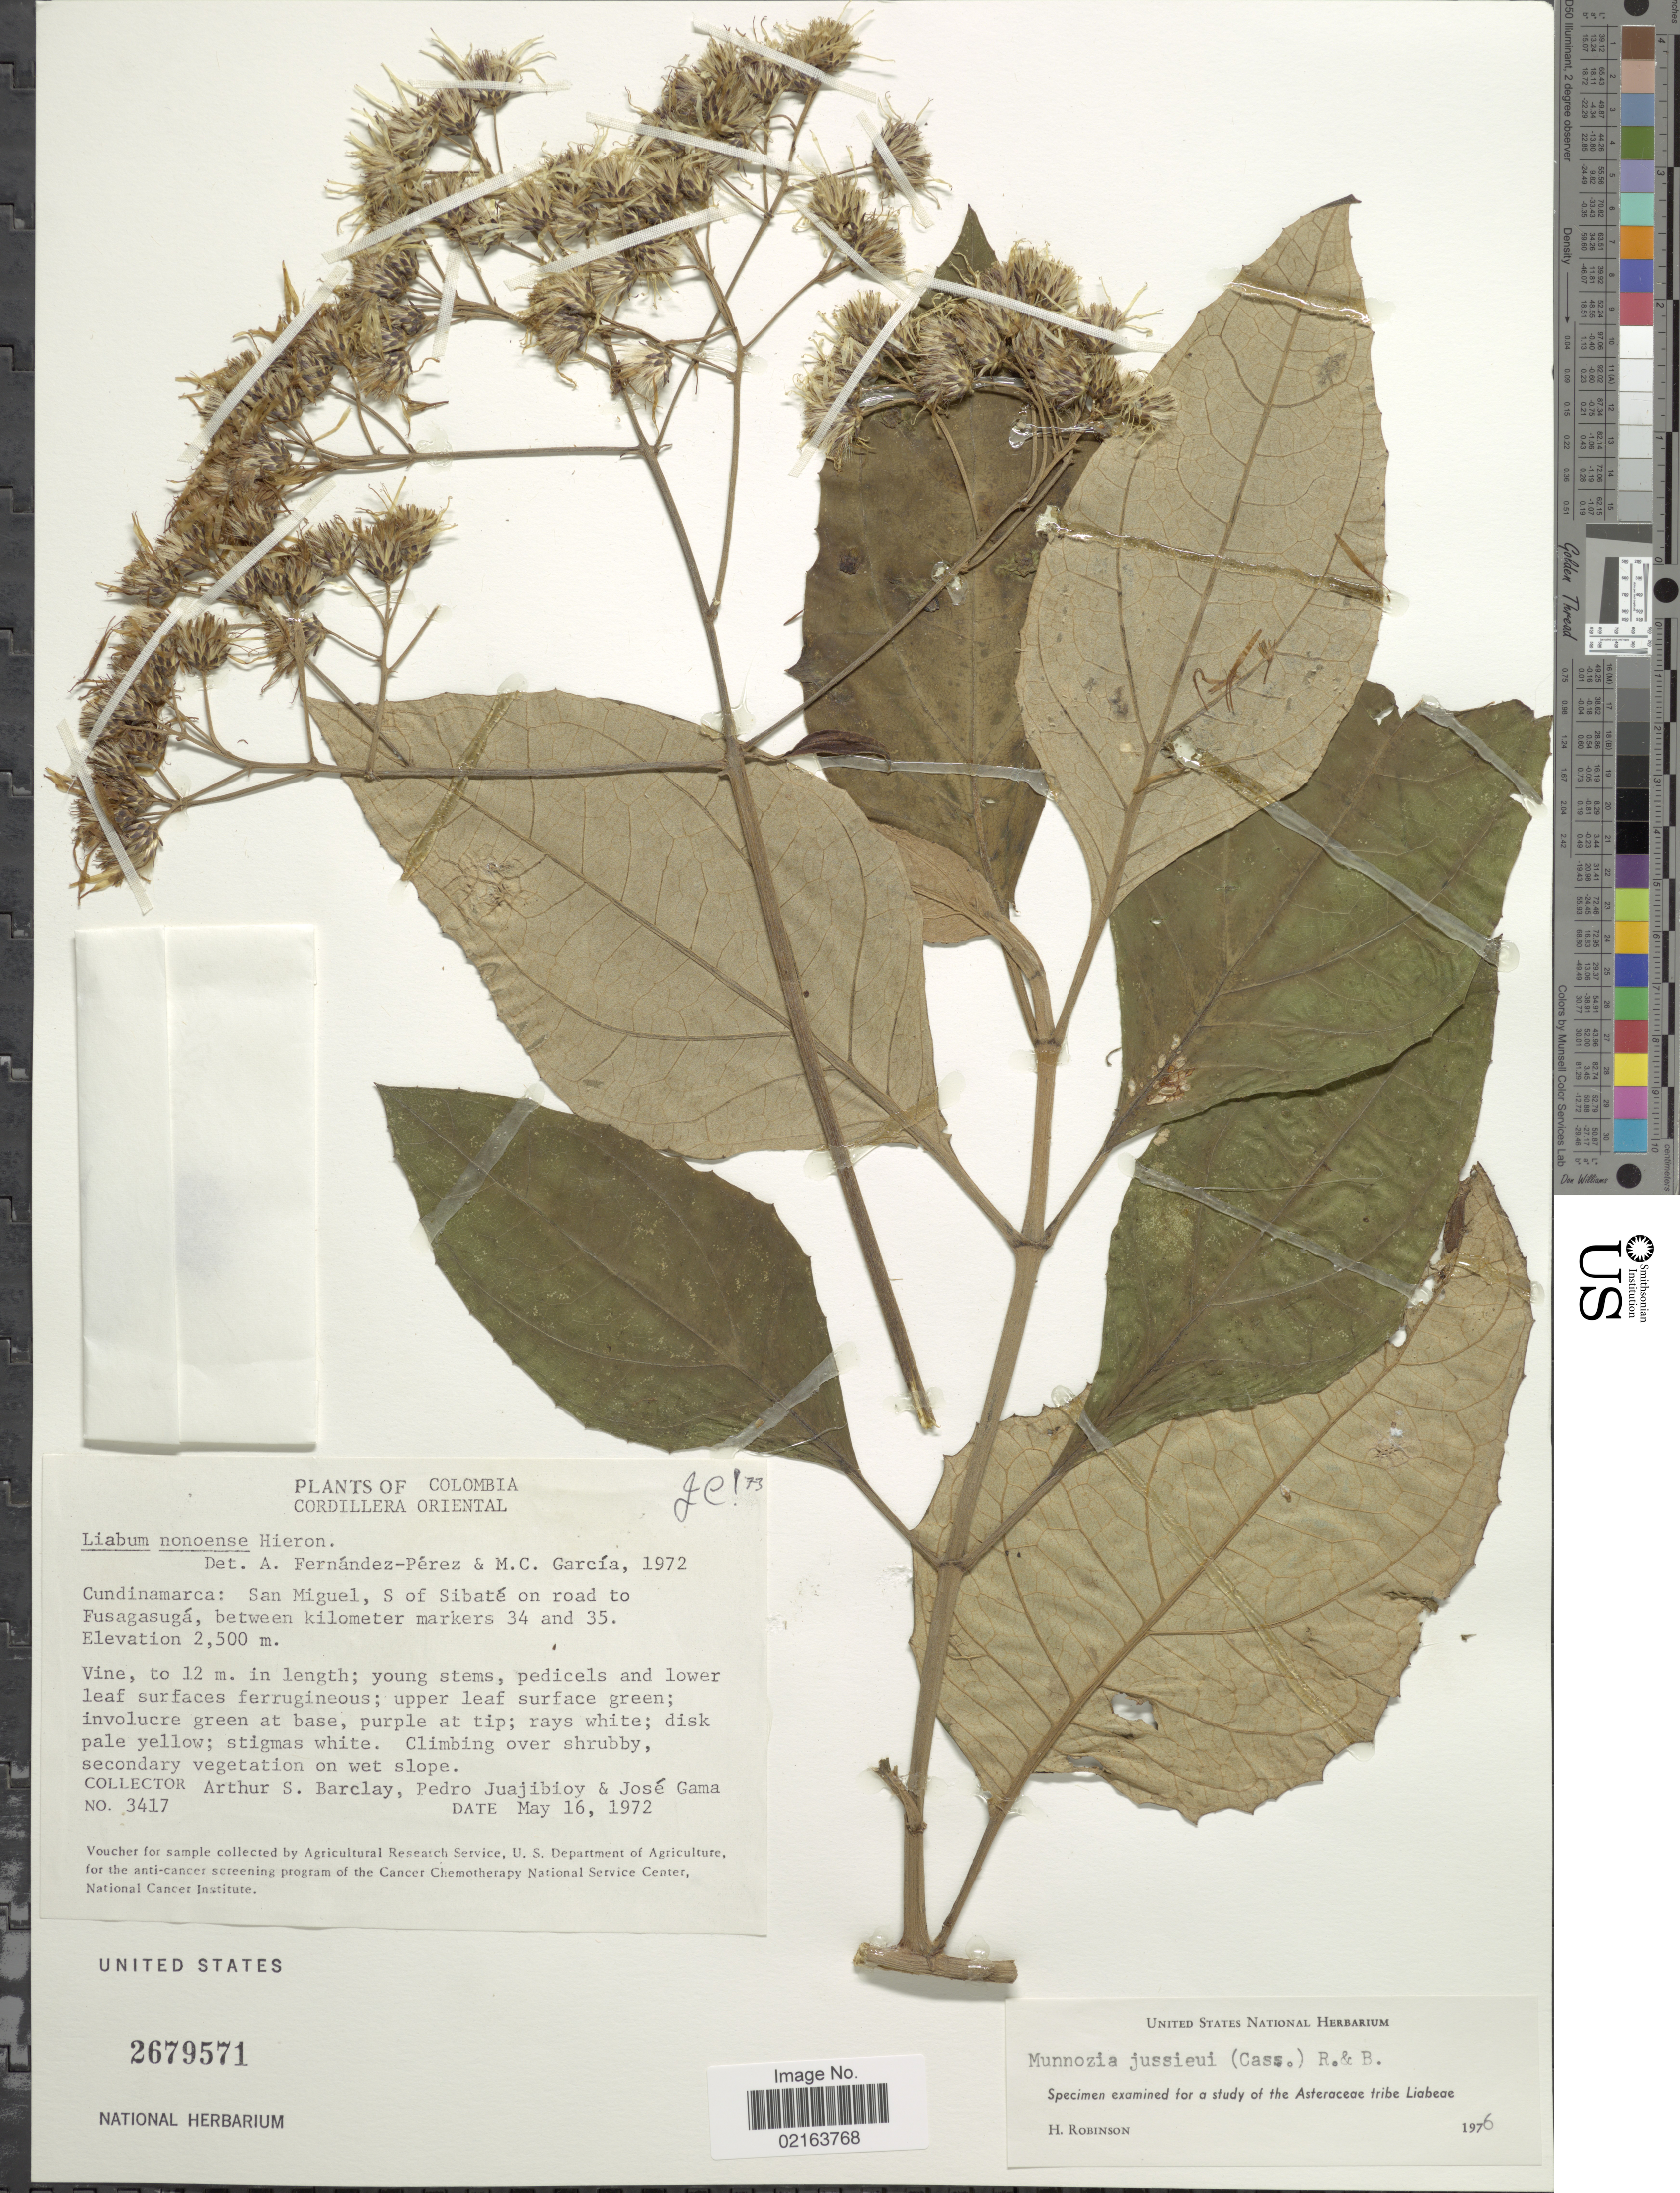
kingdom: Plantae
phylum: Tracheophyta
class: Magnoliopsida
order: Asterales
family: Asteraceae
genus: Munnozia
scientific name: Munnozia jussieui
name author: (Cass.) H. Rob. & Brettell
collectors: A. S. Barclay, P. Juajibioy & J. Gama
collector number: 3417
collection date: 1972-05-16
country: Colombia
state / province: Cundinamarca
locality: Cundinamarca: San Miguel, S of Sibate on road to Fusagasuga, between kilometer markers 34 and 35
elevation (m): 2500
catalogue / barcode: US 2679571